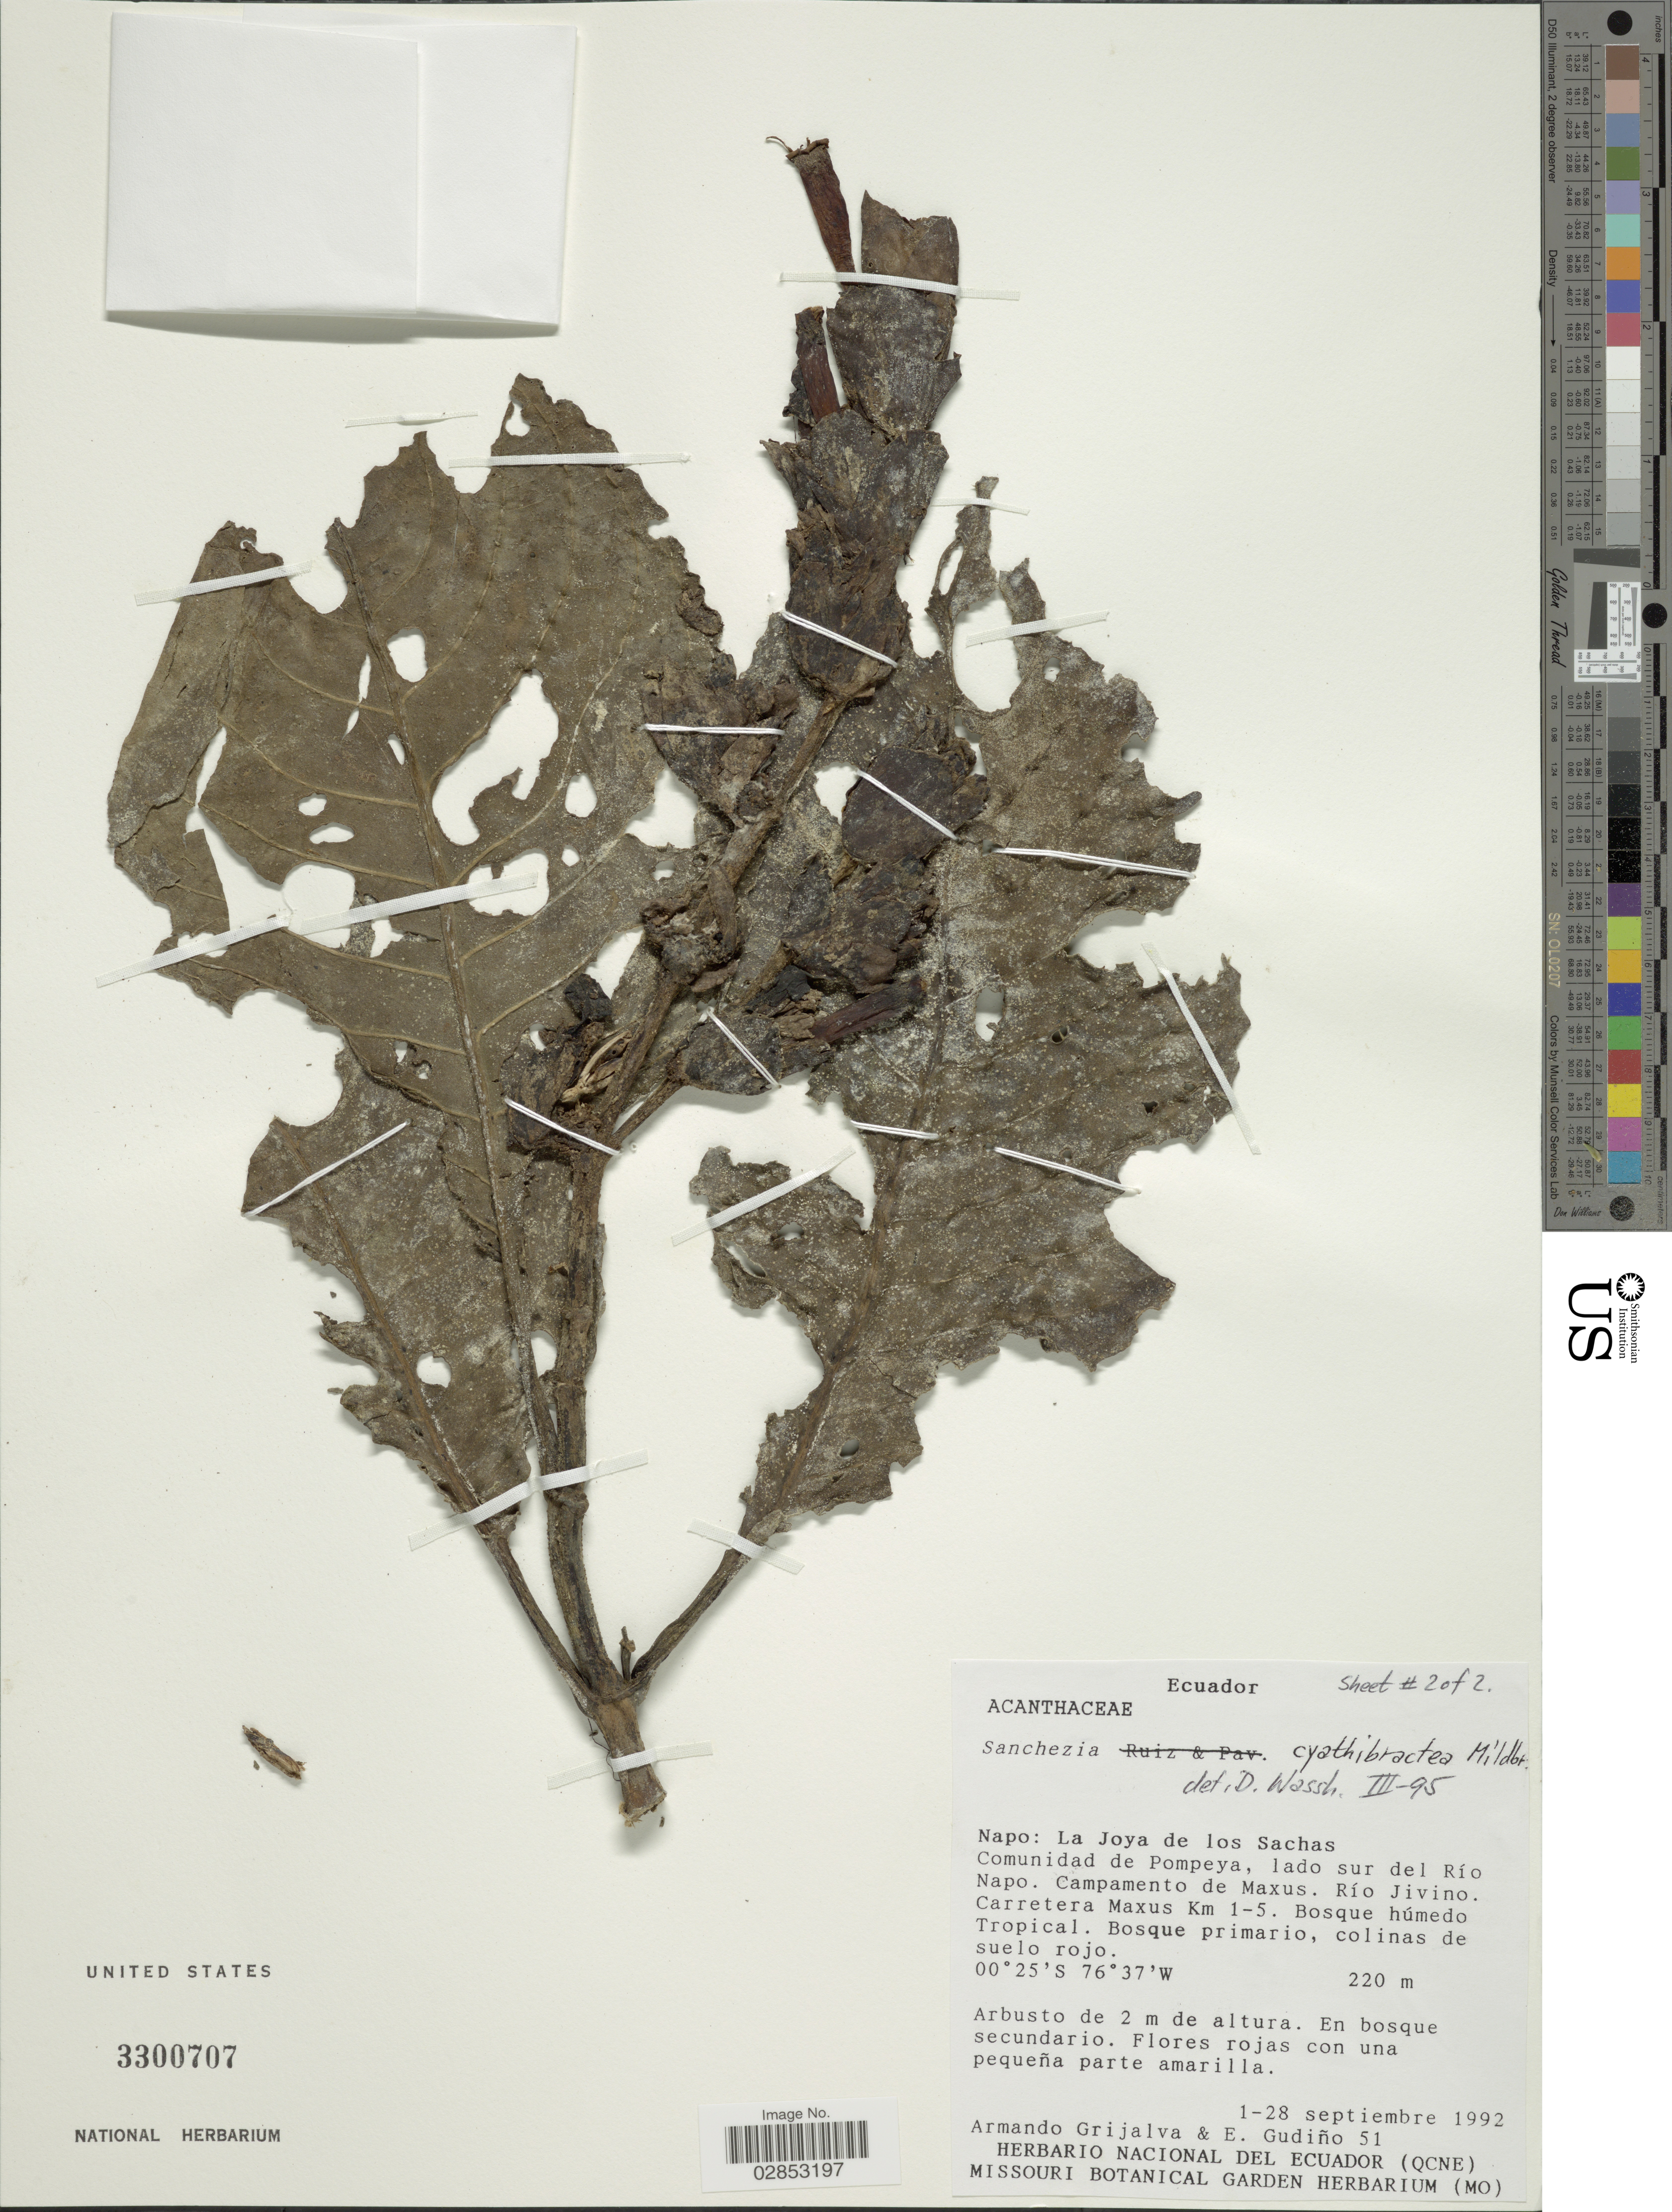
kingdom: Plantae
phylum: Tracheophyta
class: Magnoliopsida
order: Lamiales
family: Acanthaceae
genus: Sanchezia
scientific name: Sanchezia oblonga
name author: Ruiz & Pav.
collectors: A. Grijalva & E. Gudiño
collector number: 51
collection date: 1992-09-01/1992-09-28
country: Ecuador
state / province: Napo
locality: La Joya de los Sachas, Comunidad de Pompeya, lado sur del Río Napo, Campamento de Maxus, Río Jivino, Carretera Maxus Km 1-5.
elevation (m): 220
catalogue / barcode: US 3300707